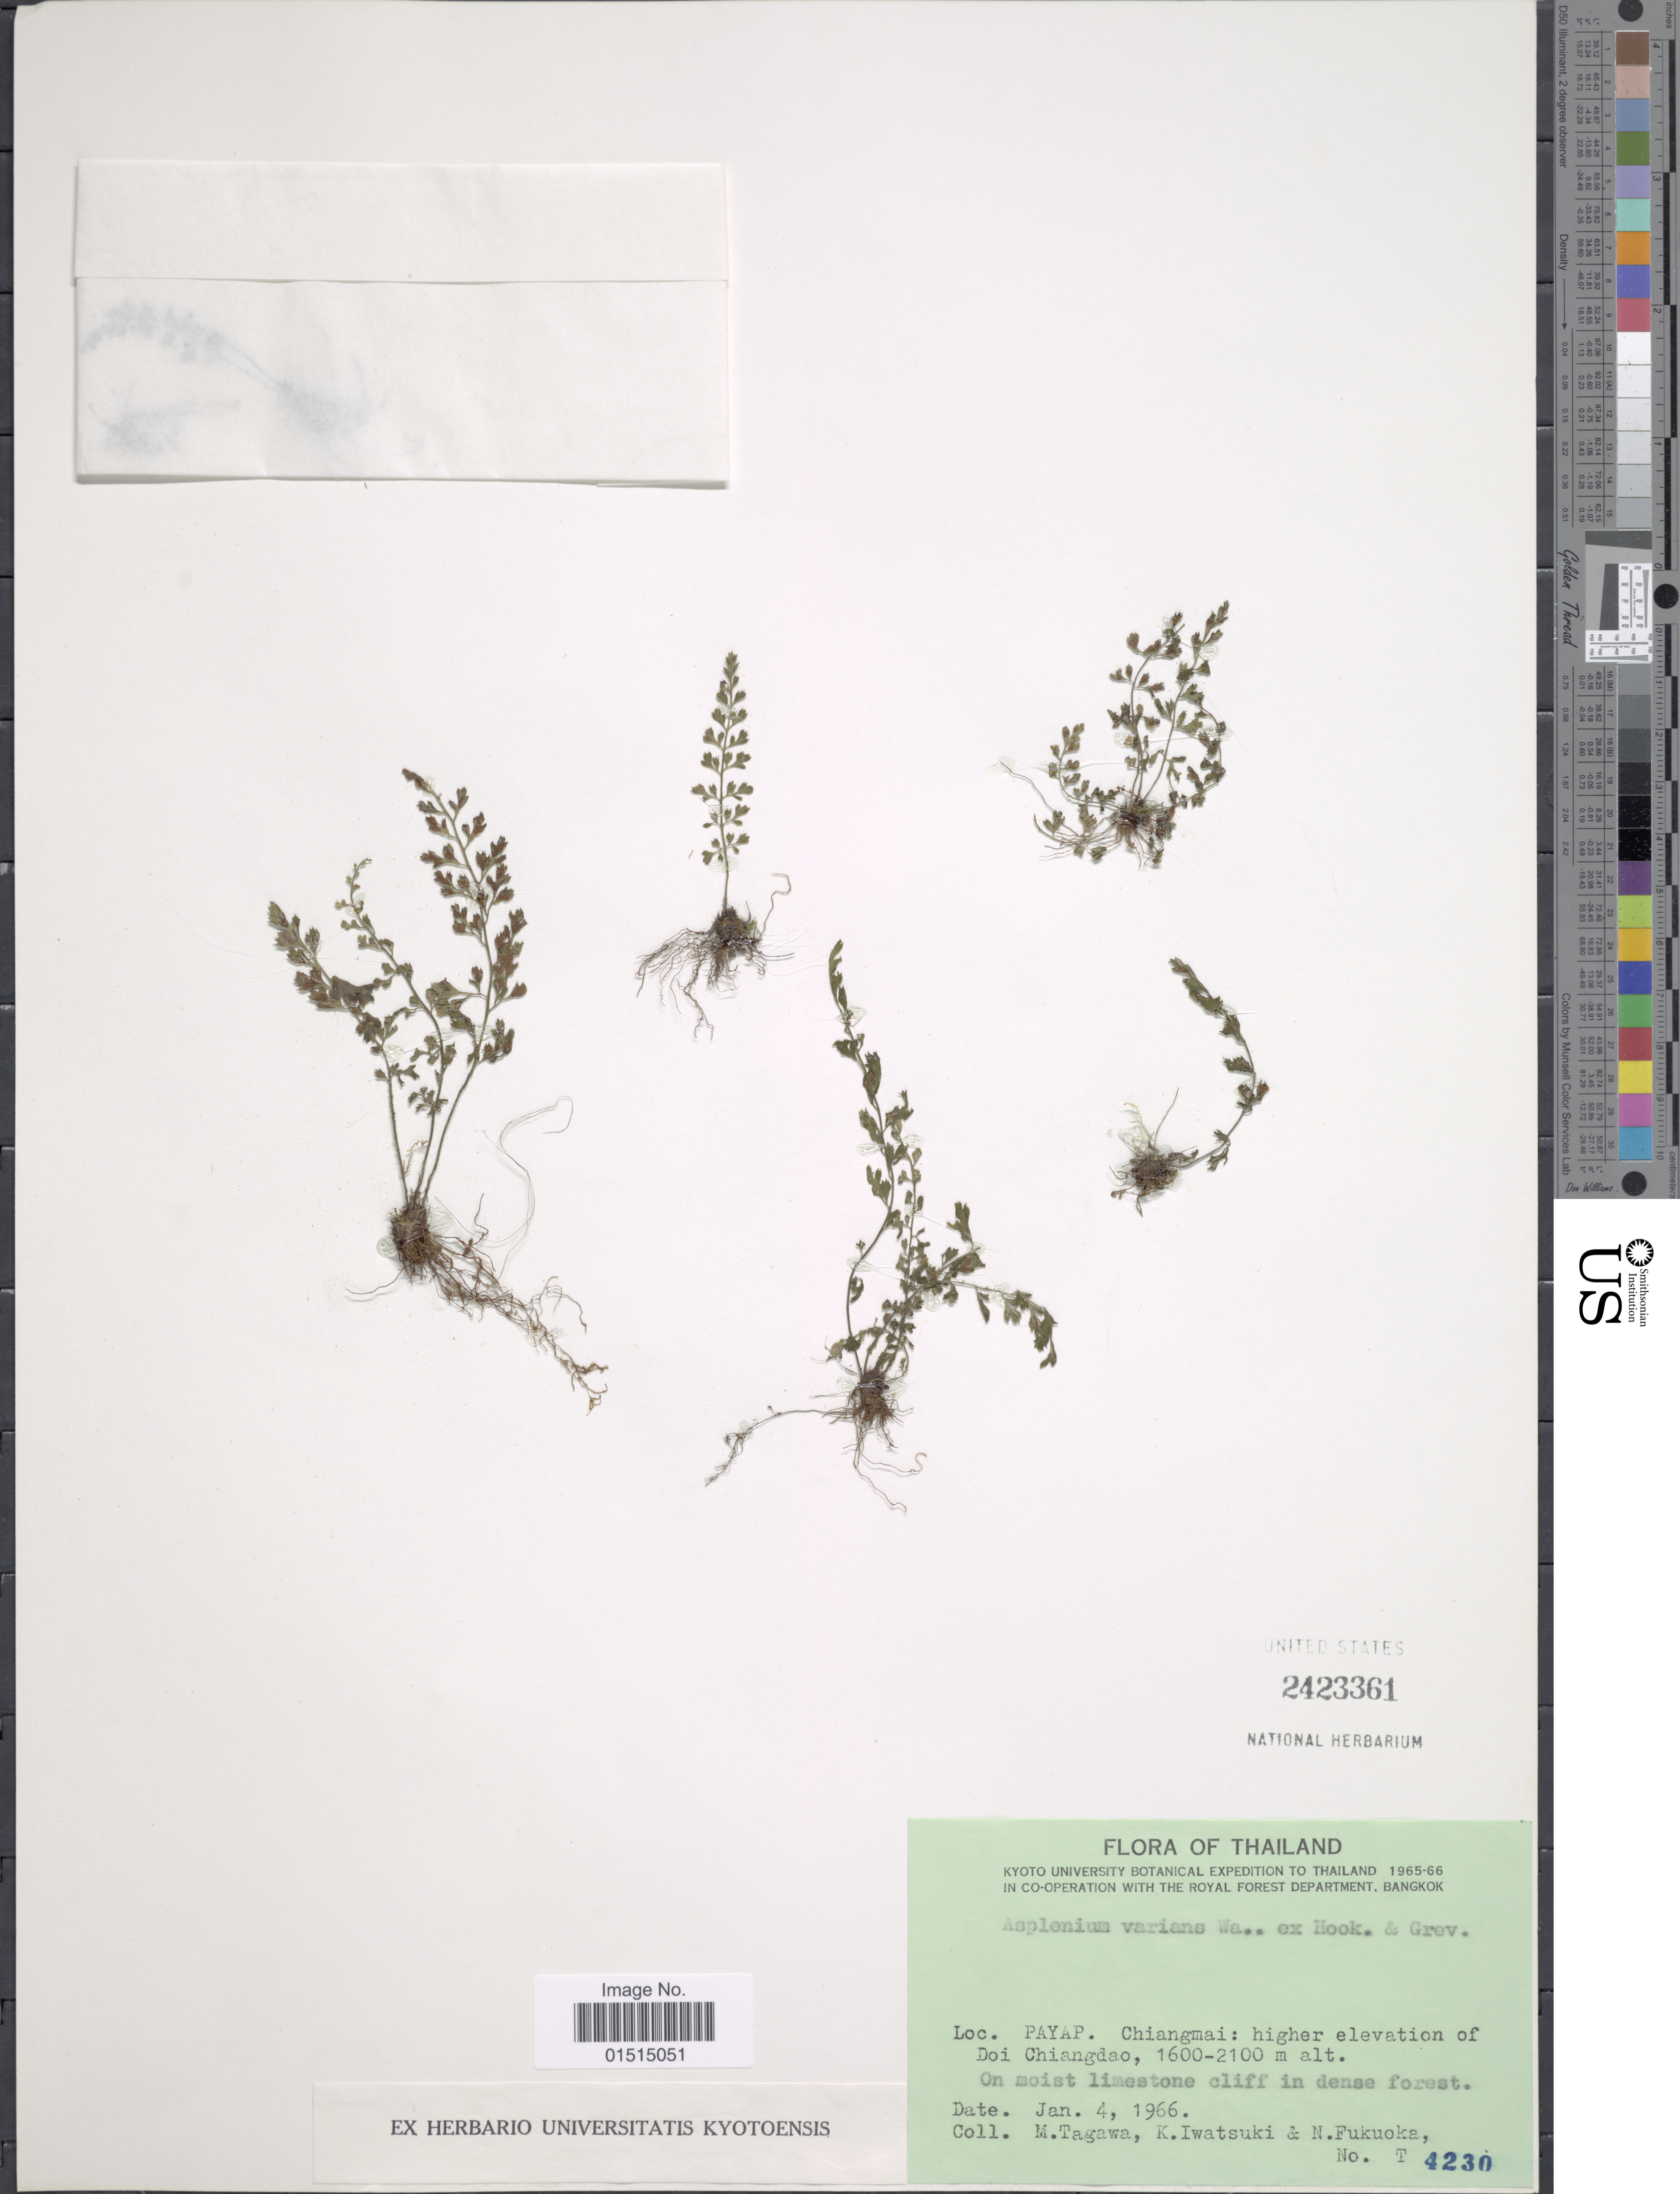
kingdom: Plantae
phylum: Tracheophyta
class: Polypodiopsida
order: Polypodiales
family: Aspleniaceae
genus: Asplenium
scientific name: Asplenium laciniatum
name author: D. Don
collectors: M. Tagawa, K. Iwatsuki & N. Fukuoka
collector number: T4230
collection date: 1966-01-04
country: Thailand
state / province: Chiang Mai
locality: Payap: Higher elevation of Soi Chiangdao, on moist limestone cliff in dense forest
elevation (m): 1600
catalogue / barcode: US 2423361